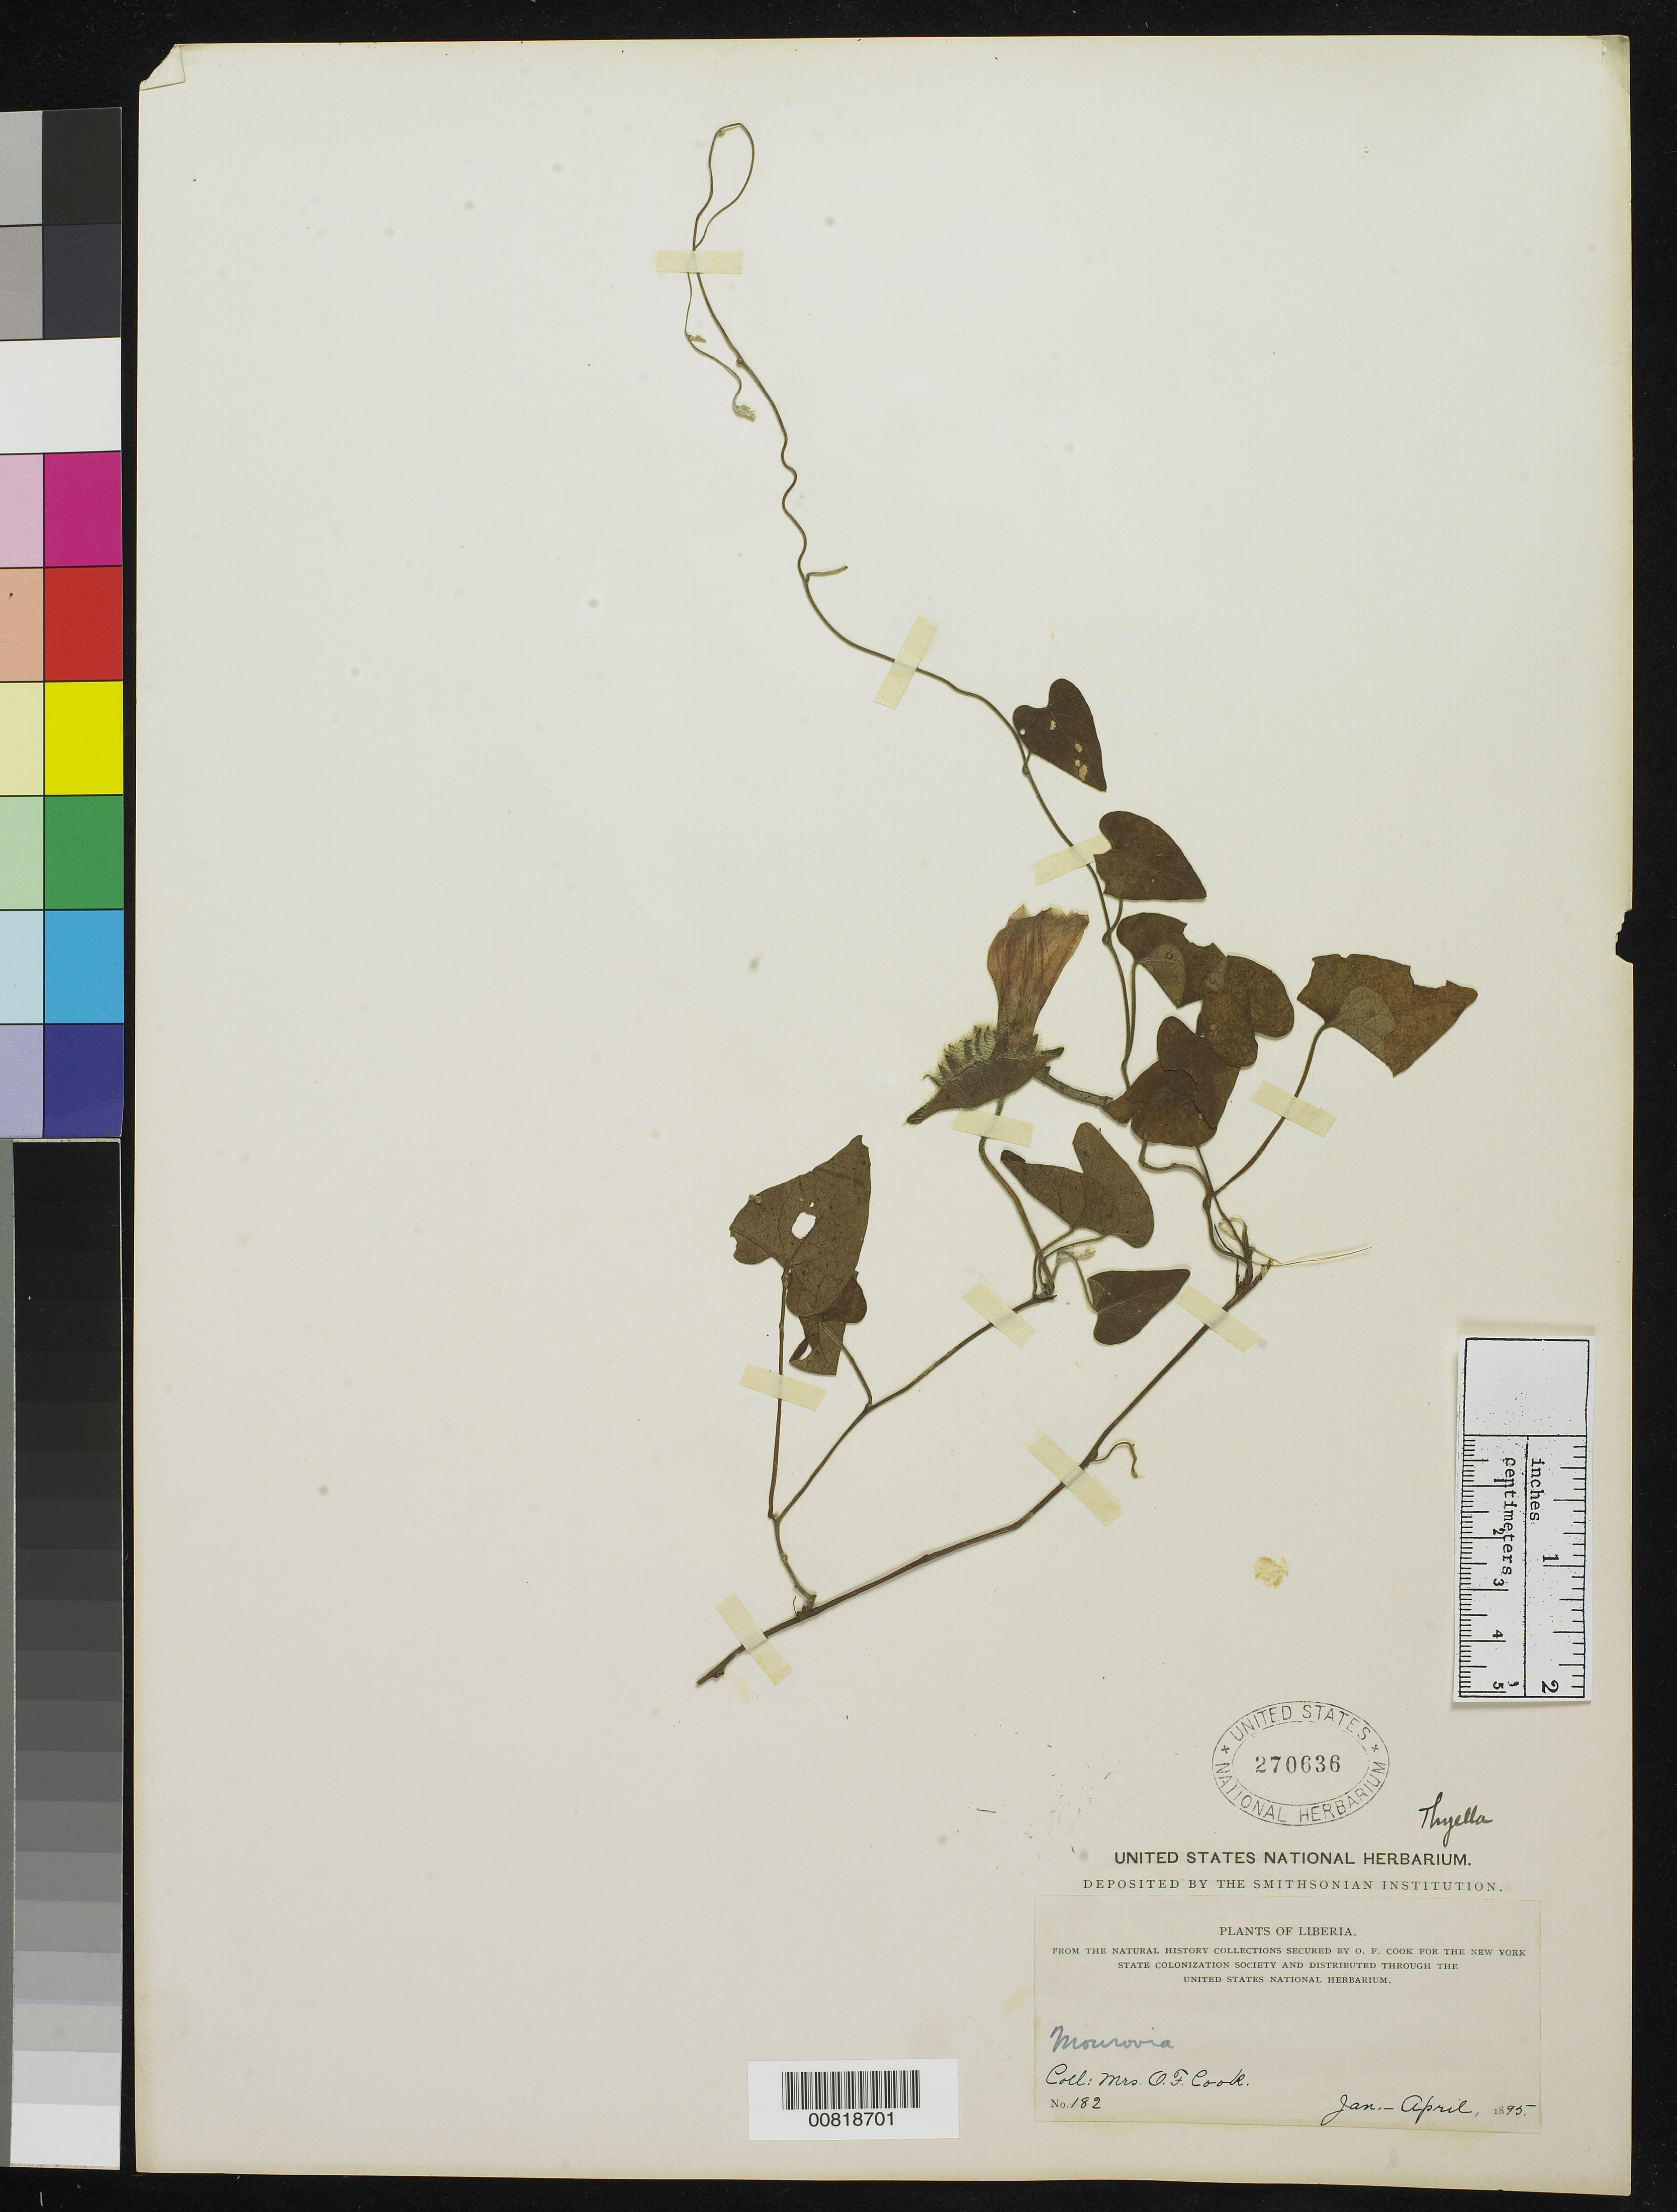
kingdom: Plantae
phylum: Tracheophyta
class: Magnoliopsida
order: Solanales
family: Convolvulaceae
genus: Thyella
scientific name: Thyella sp.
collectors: Alice C. Cook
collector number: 182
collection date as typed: Jan 1895 to -- Apr 1895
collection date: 1895-01/1895-04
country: Liberia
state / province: Montserrado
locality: Monrovia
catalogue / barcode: US 270638